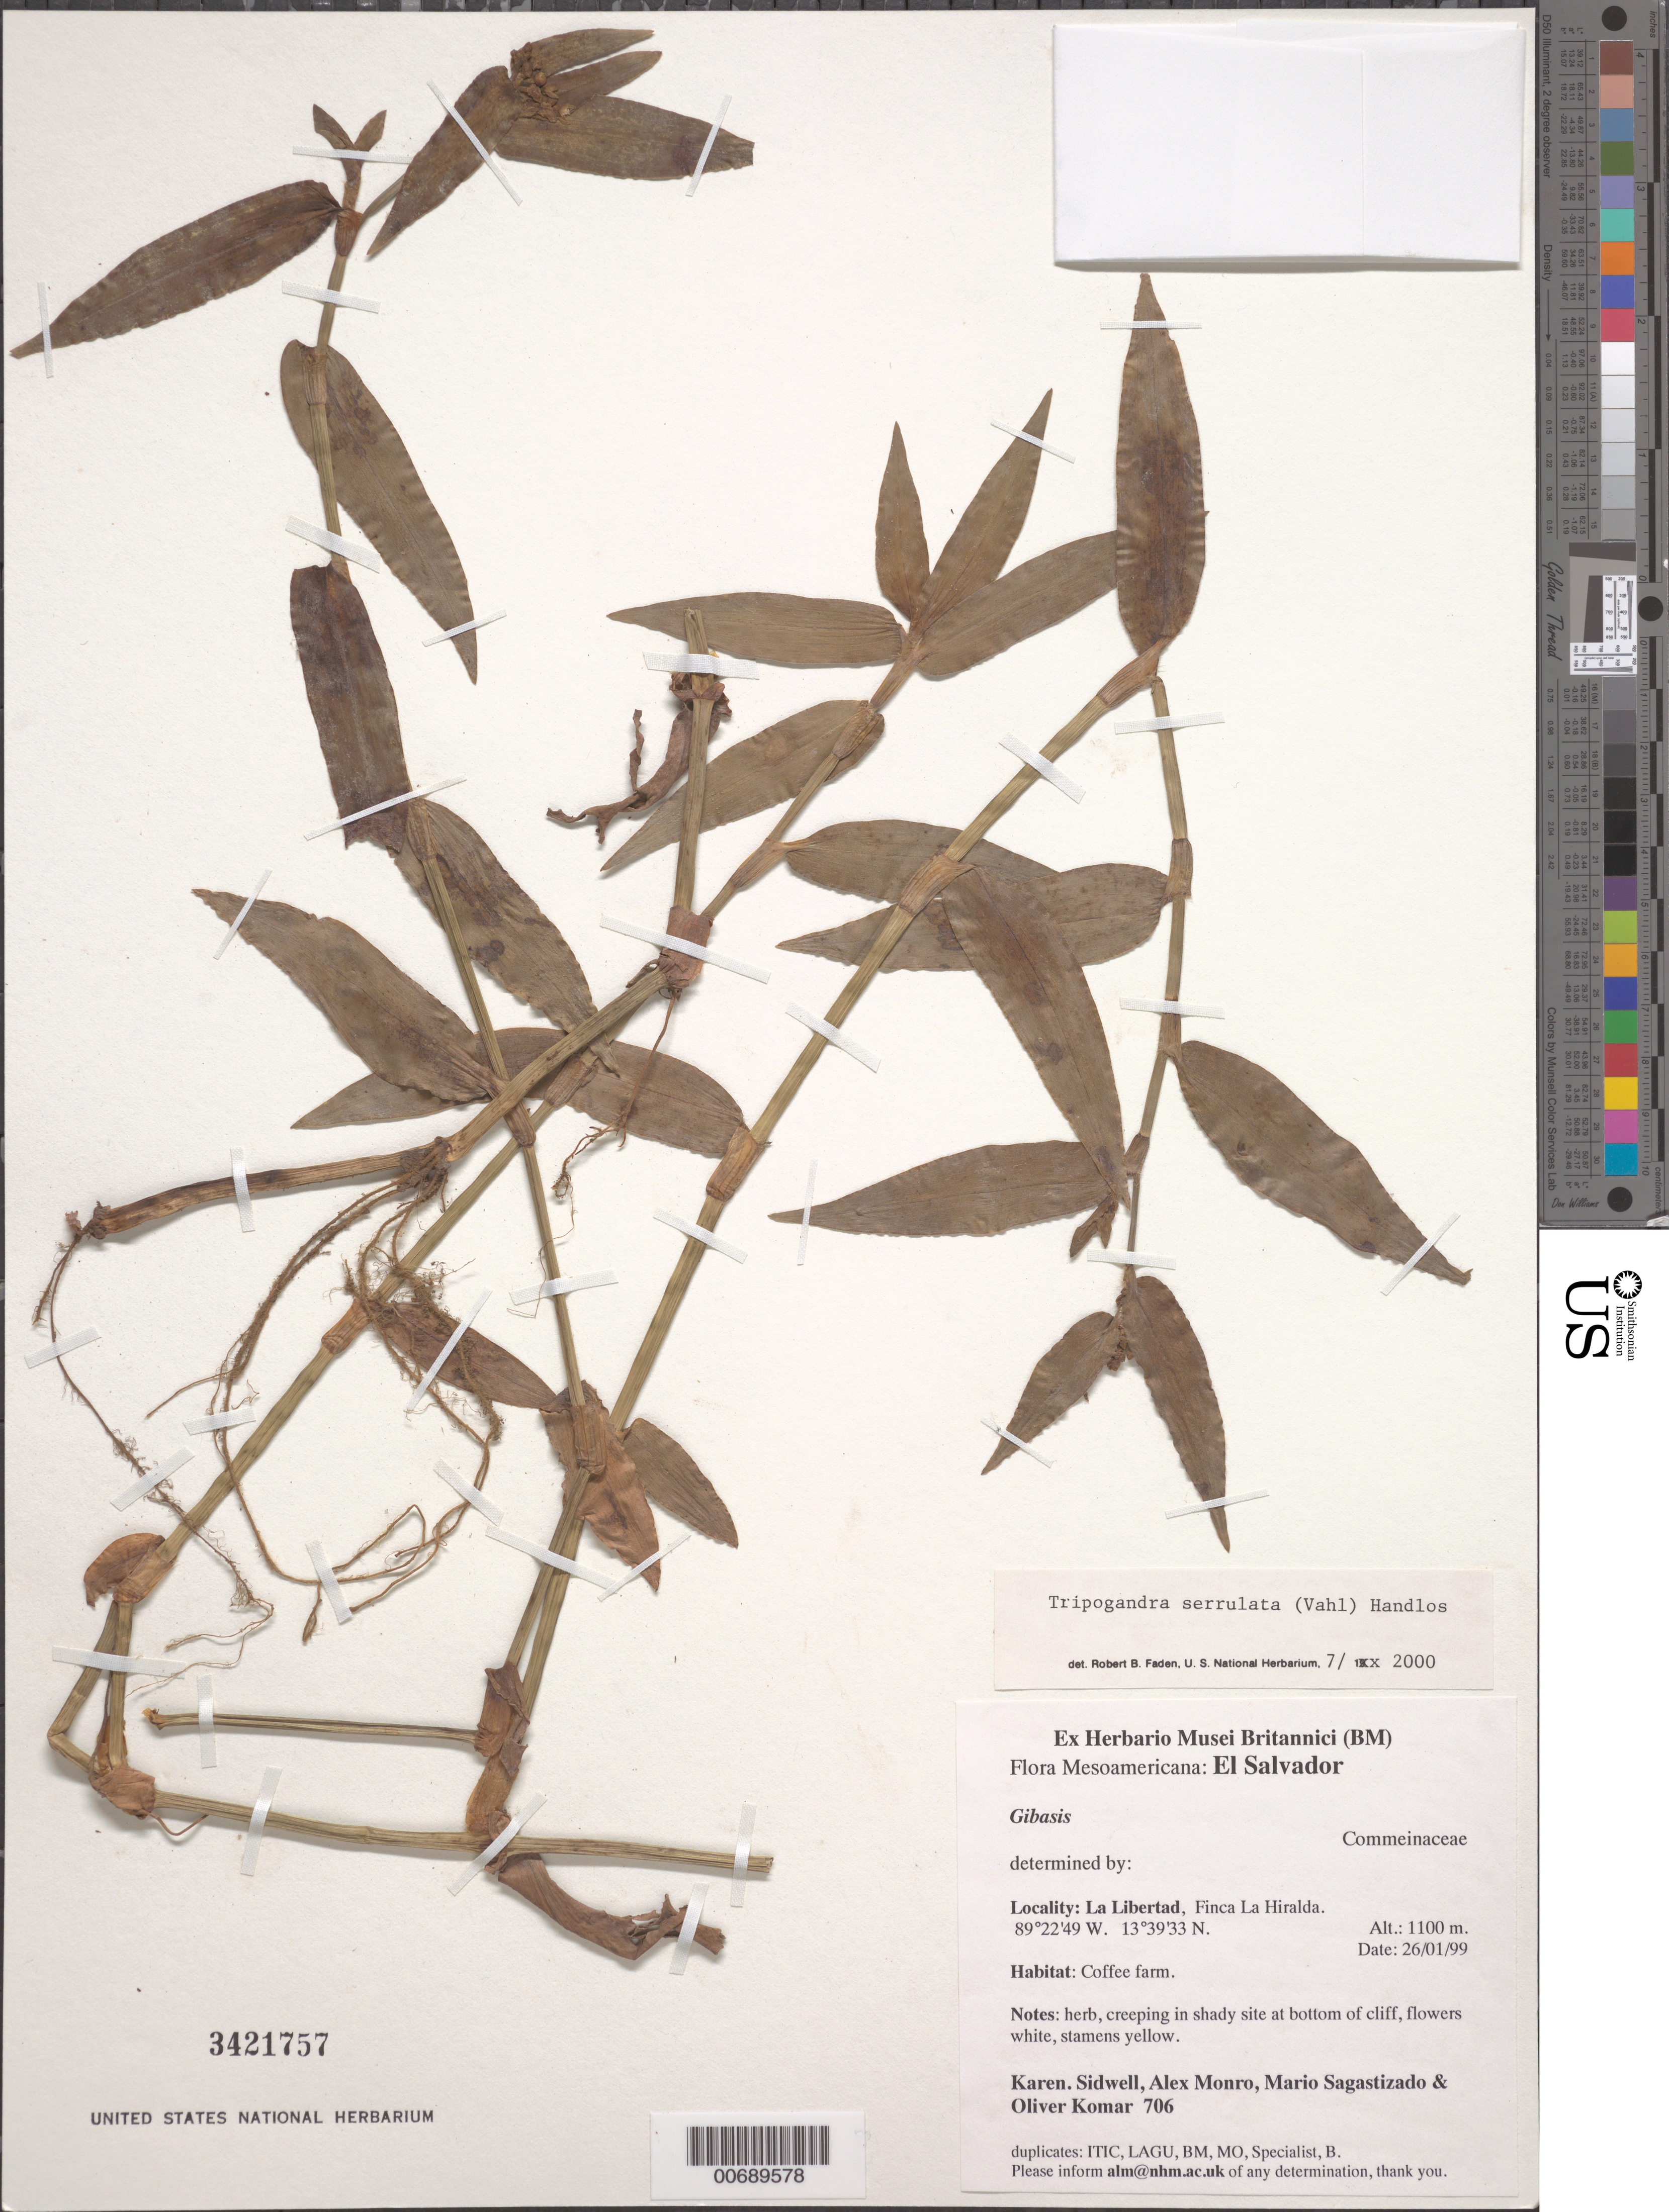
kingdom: Plantae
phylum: Tracheophyta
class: Liliopsida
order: Commelinales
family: Commelinaceae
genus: Tripogandra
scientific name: Tripogandra serrulata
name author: (Vahl) Handlos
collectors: K. Sidwelll, A. Monro, M. Sagastizado & O. Komar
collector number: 706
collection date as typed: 26 Jan 1999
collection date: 1999-01-26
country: El Salvador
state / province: La Libertad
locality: Finca La Hiralda.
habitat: Coffee farm.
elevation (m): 1100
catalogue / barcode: US 3421757